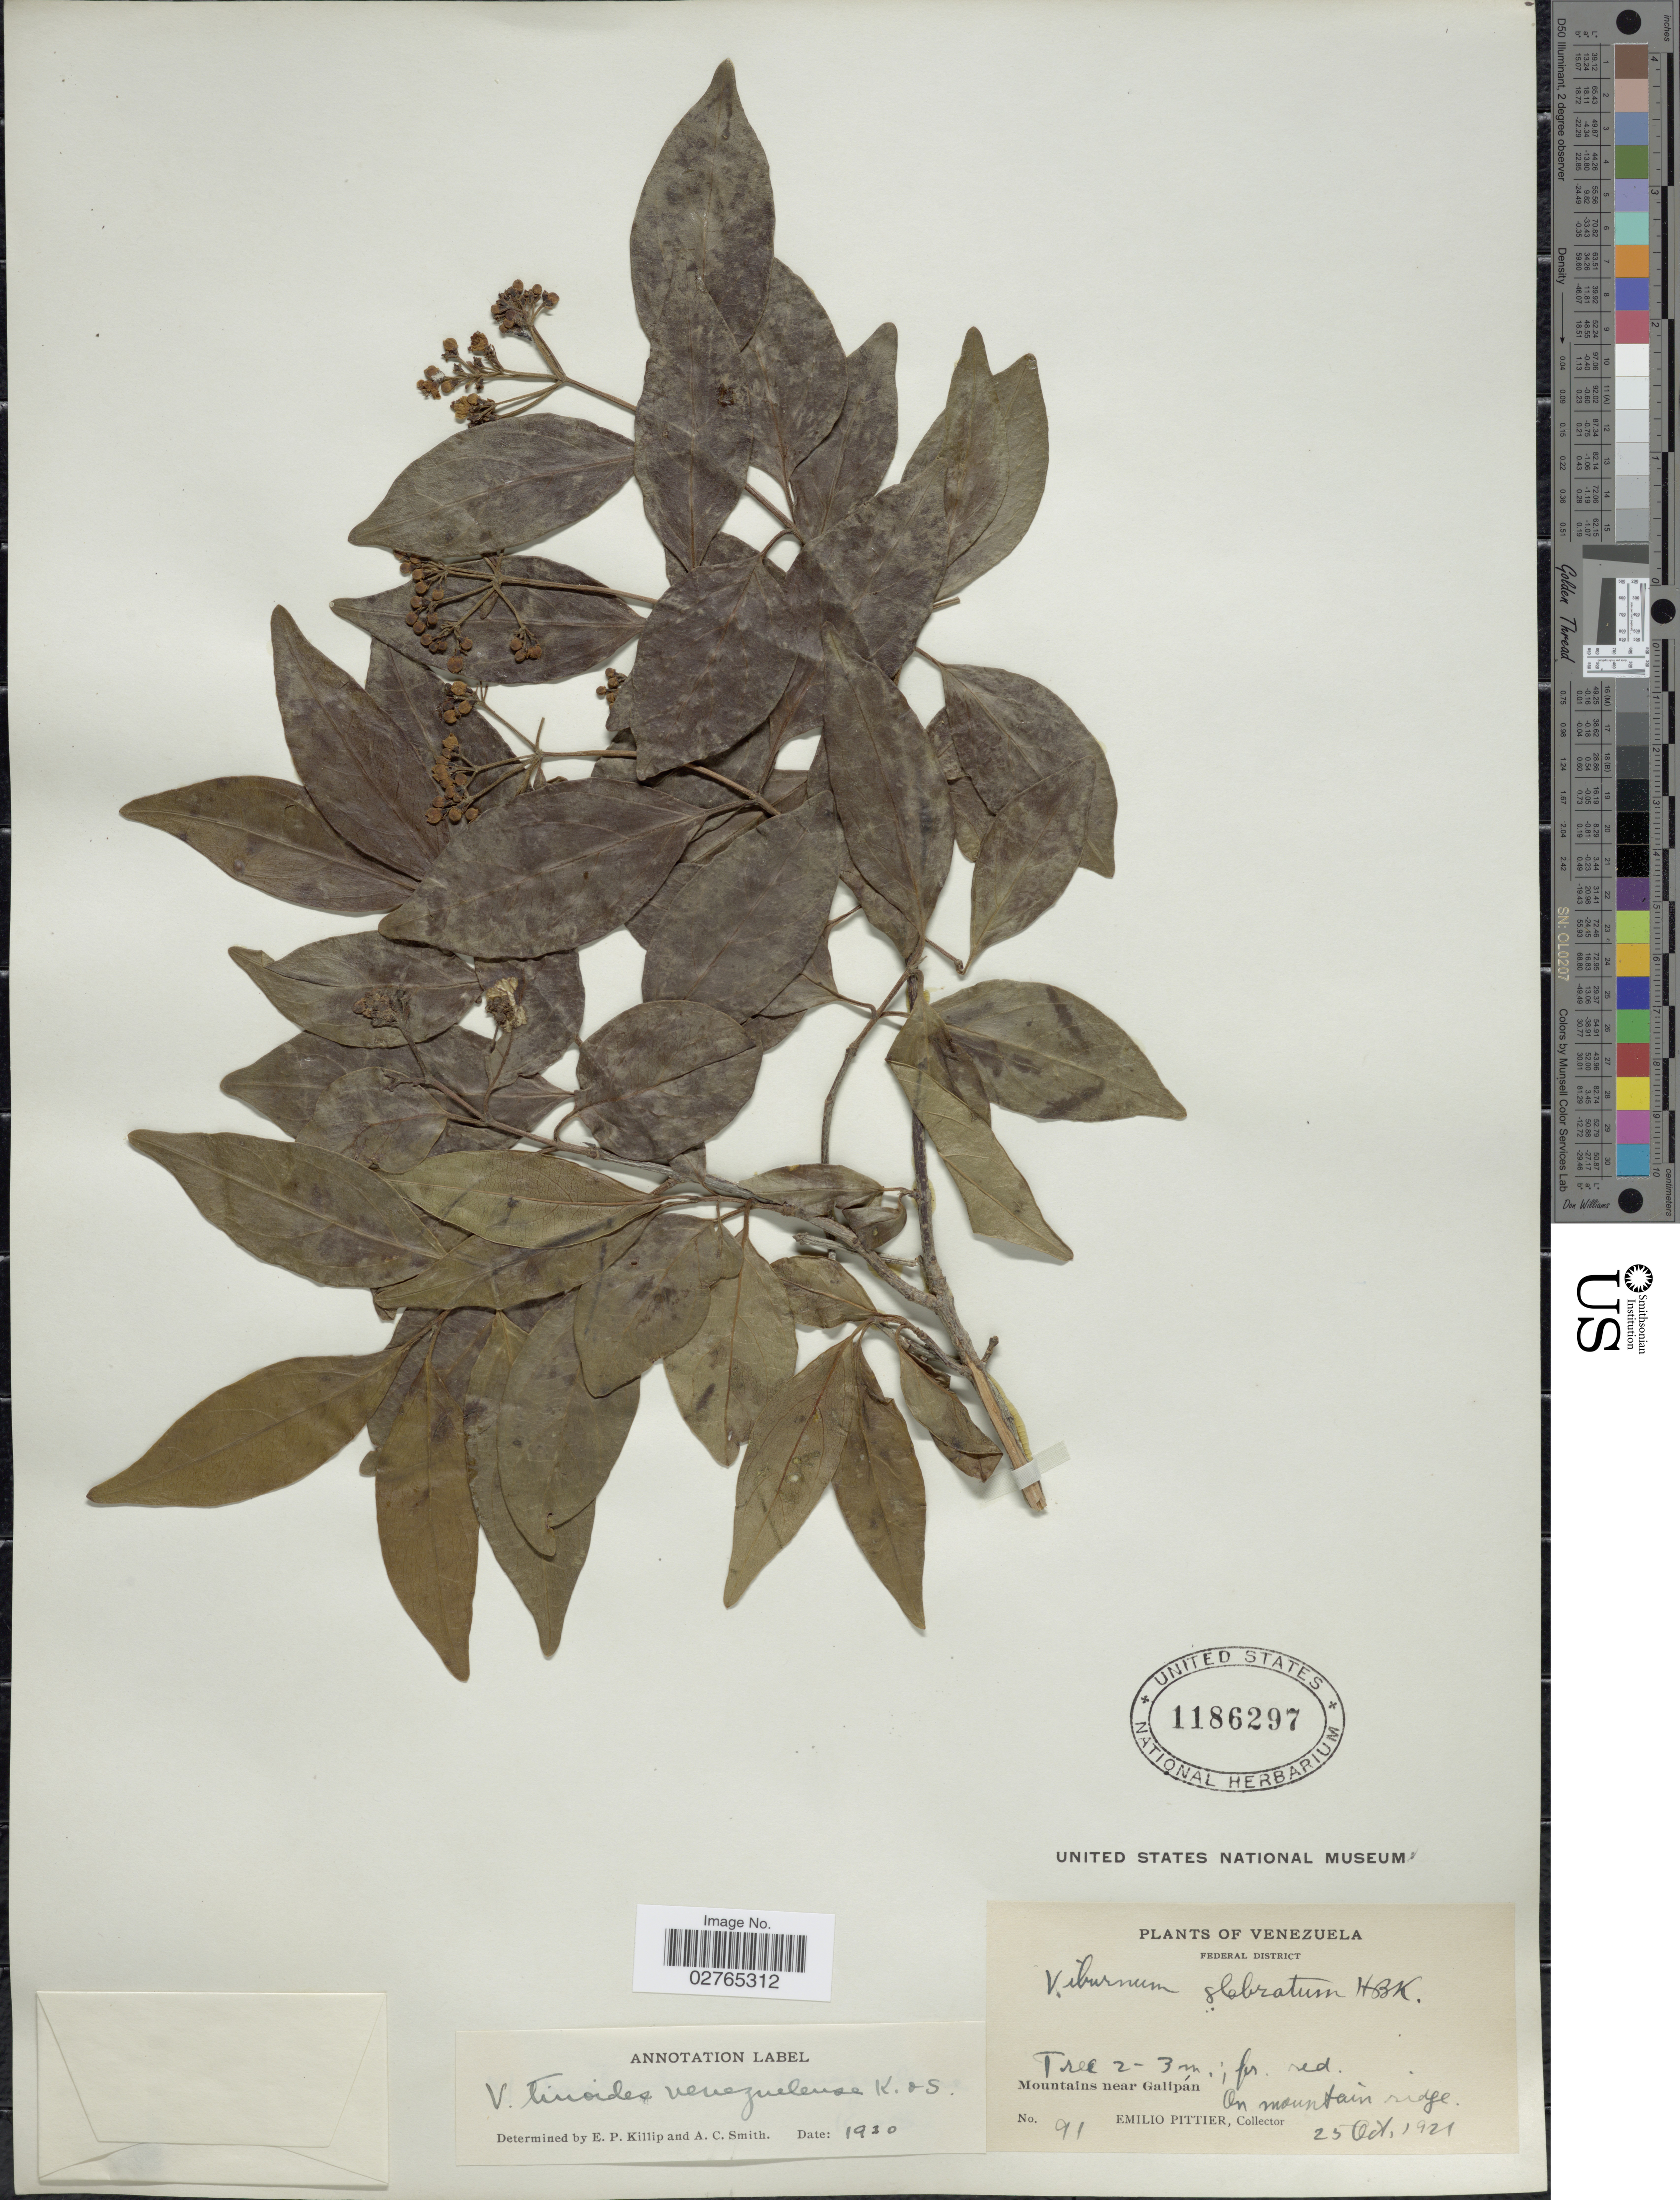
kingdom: Plantae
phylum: Tracheophyta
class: Magnoliopsida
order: Dipsacales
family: Viburnaceae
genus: Viburnum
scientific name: Viburnum tinoides var. venezuelense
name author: L. f.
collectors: E. Pittier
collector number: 91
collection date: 1921-10-25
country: Venezuela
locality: Federal District. Mountains near Galipan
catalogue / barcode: US 1186297